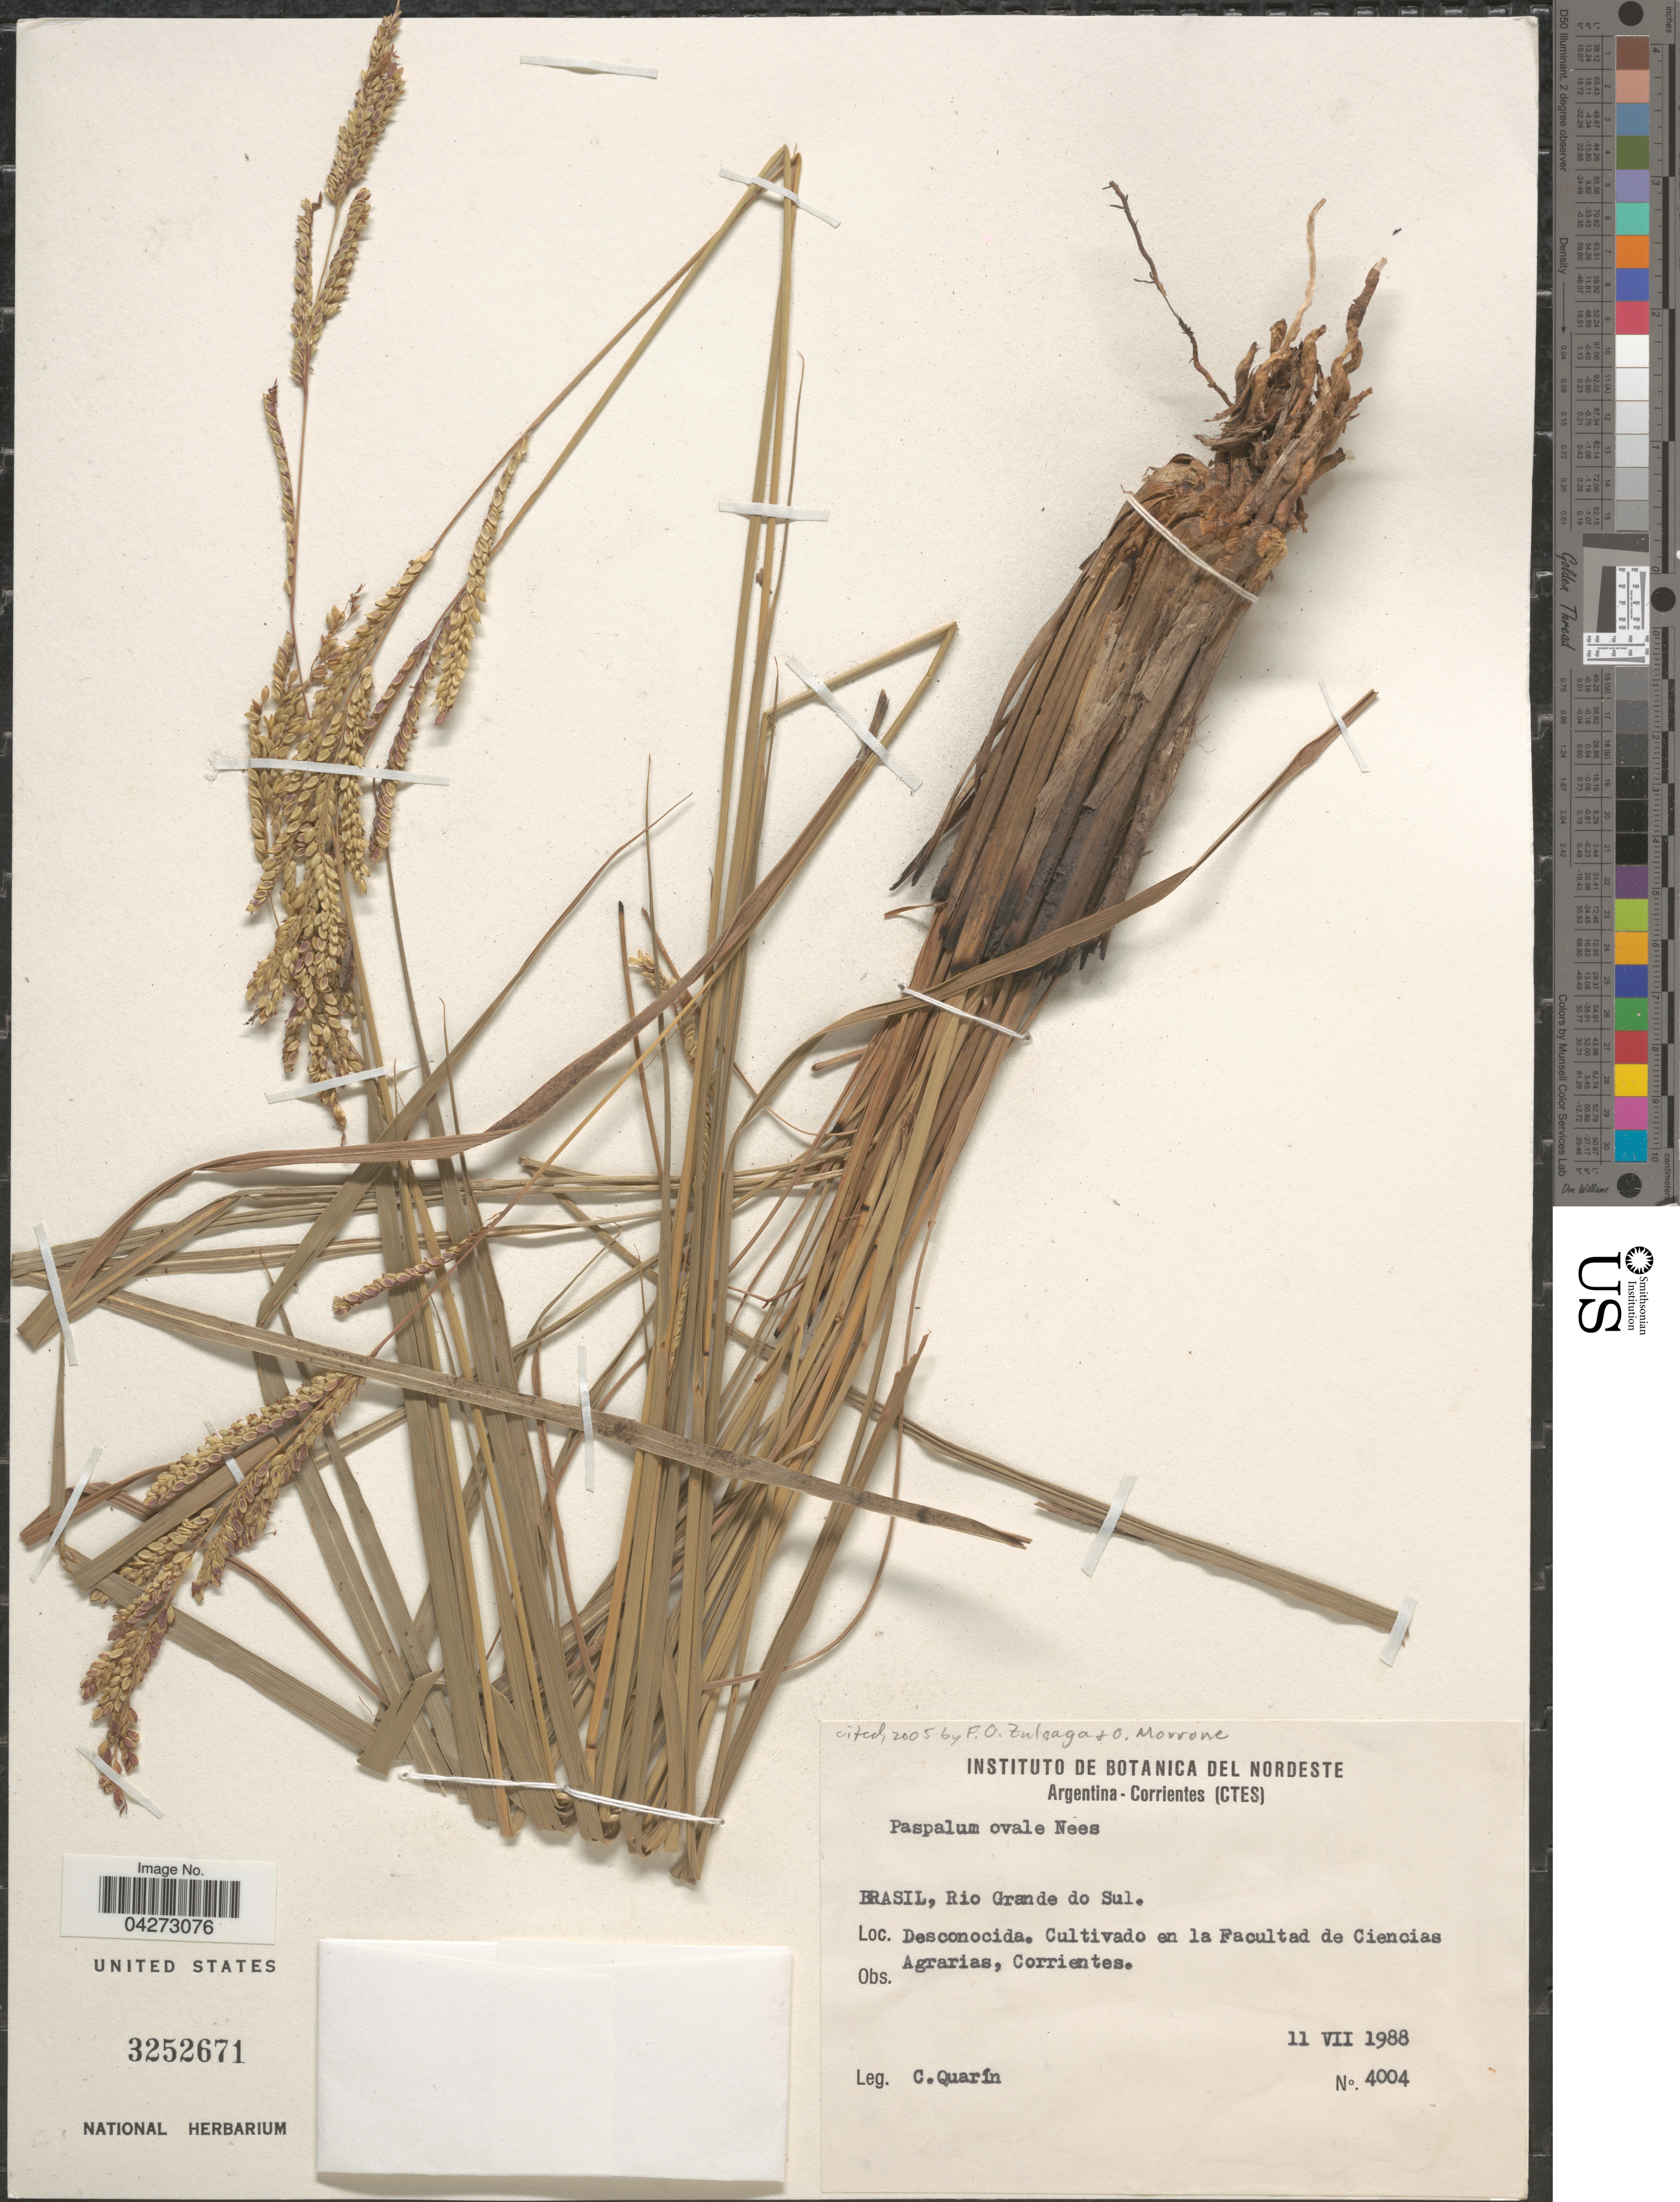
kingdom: Plantae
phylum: Tracheophyta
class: Liliopsida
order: Poales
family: Poaceae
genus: Paspalum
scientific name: Paspalum ovale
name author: Nees ex Steud.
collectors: C. Quarín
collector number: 4004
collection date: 1988-07-11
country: Argentina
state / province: Corrientes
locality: Desconocida [unsure placement]. En la Facultad de Ciencias Agrarias.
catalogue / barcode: US 3252671